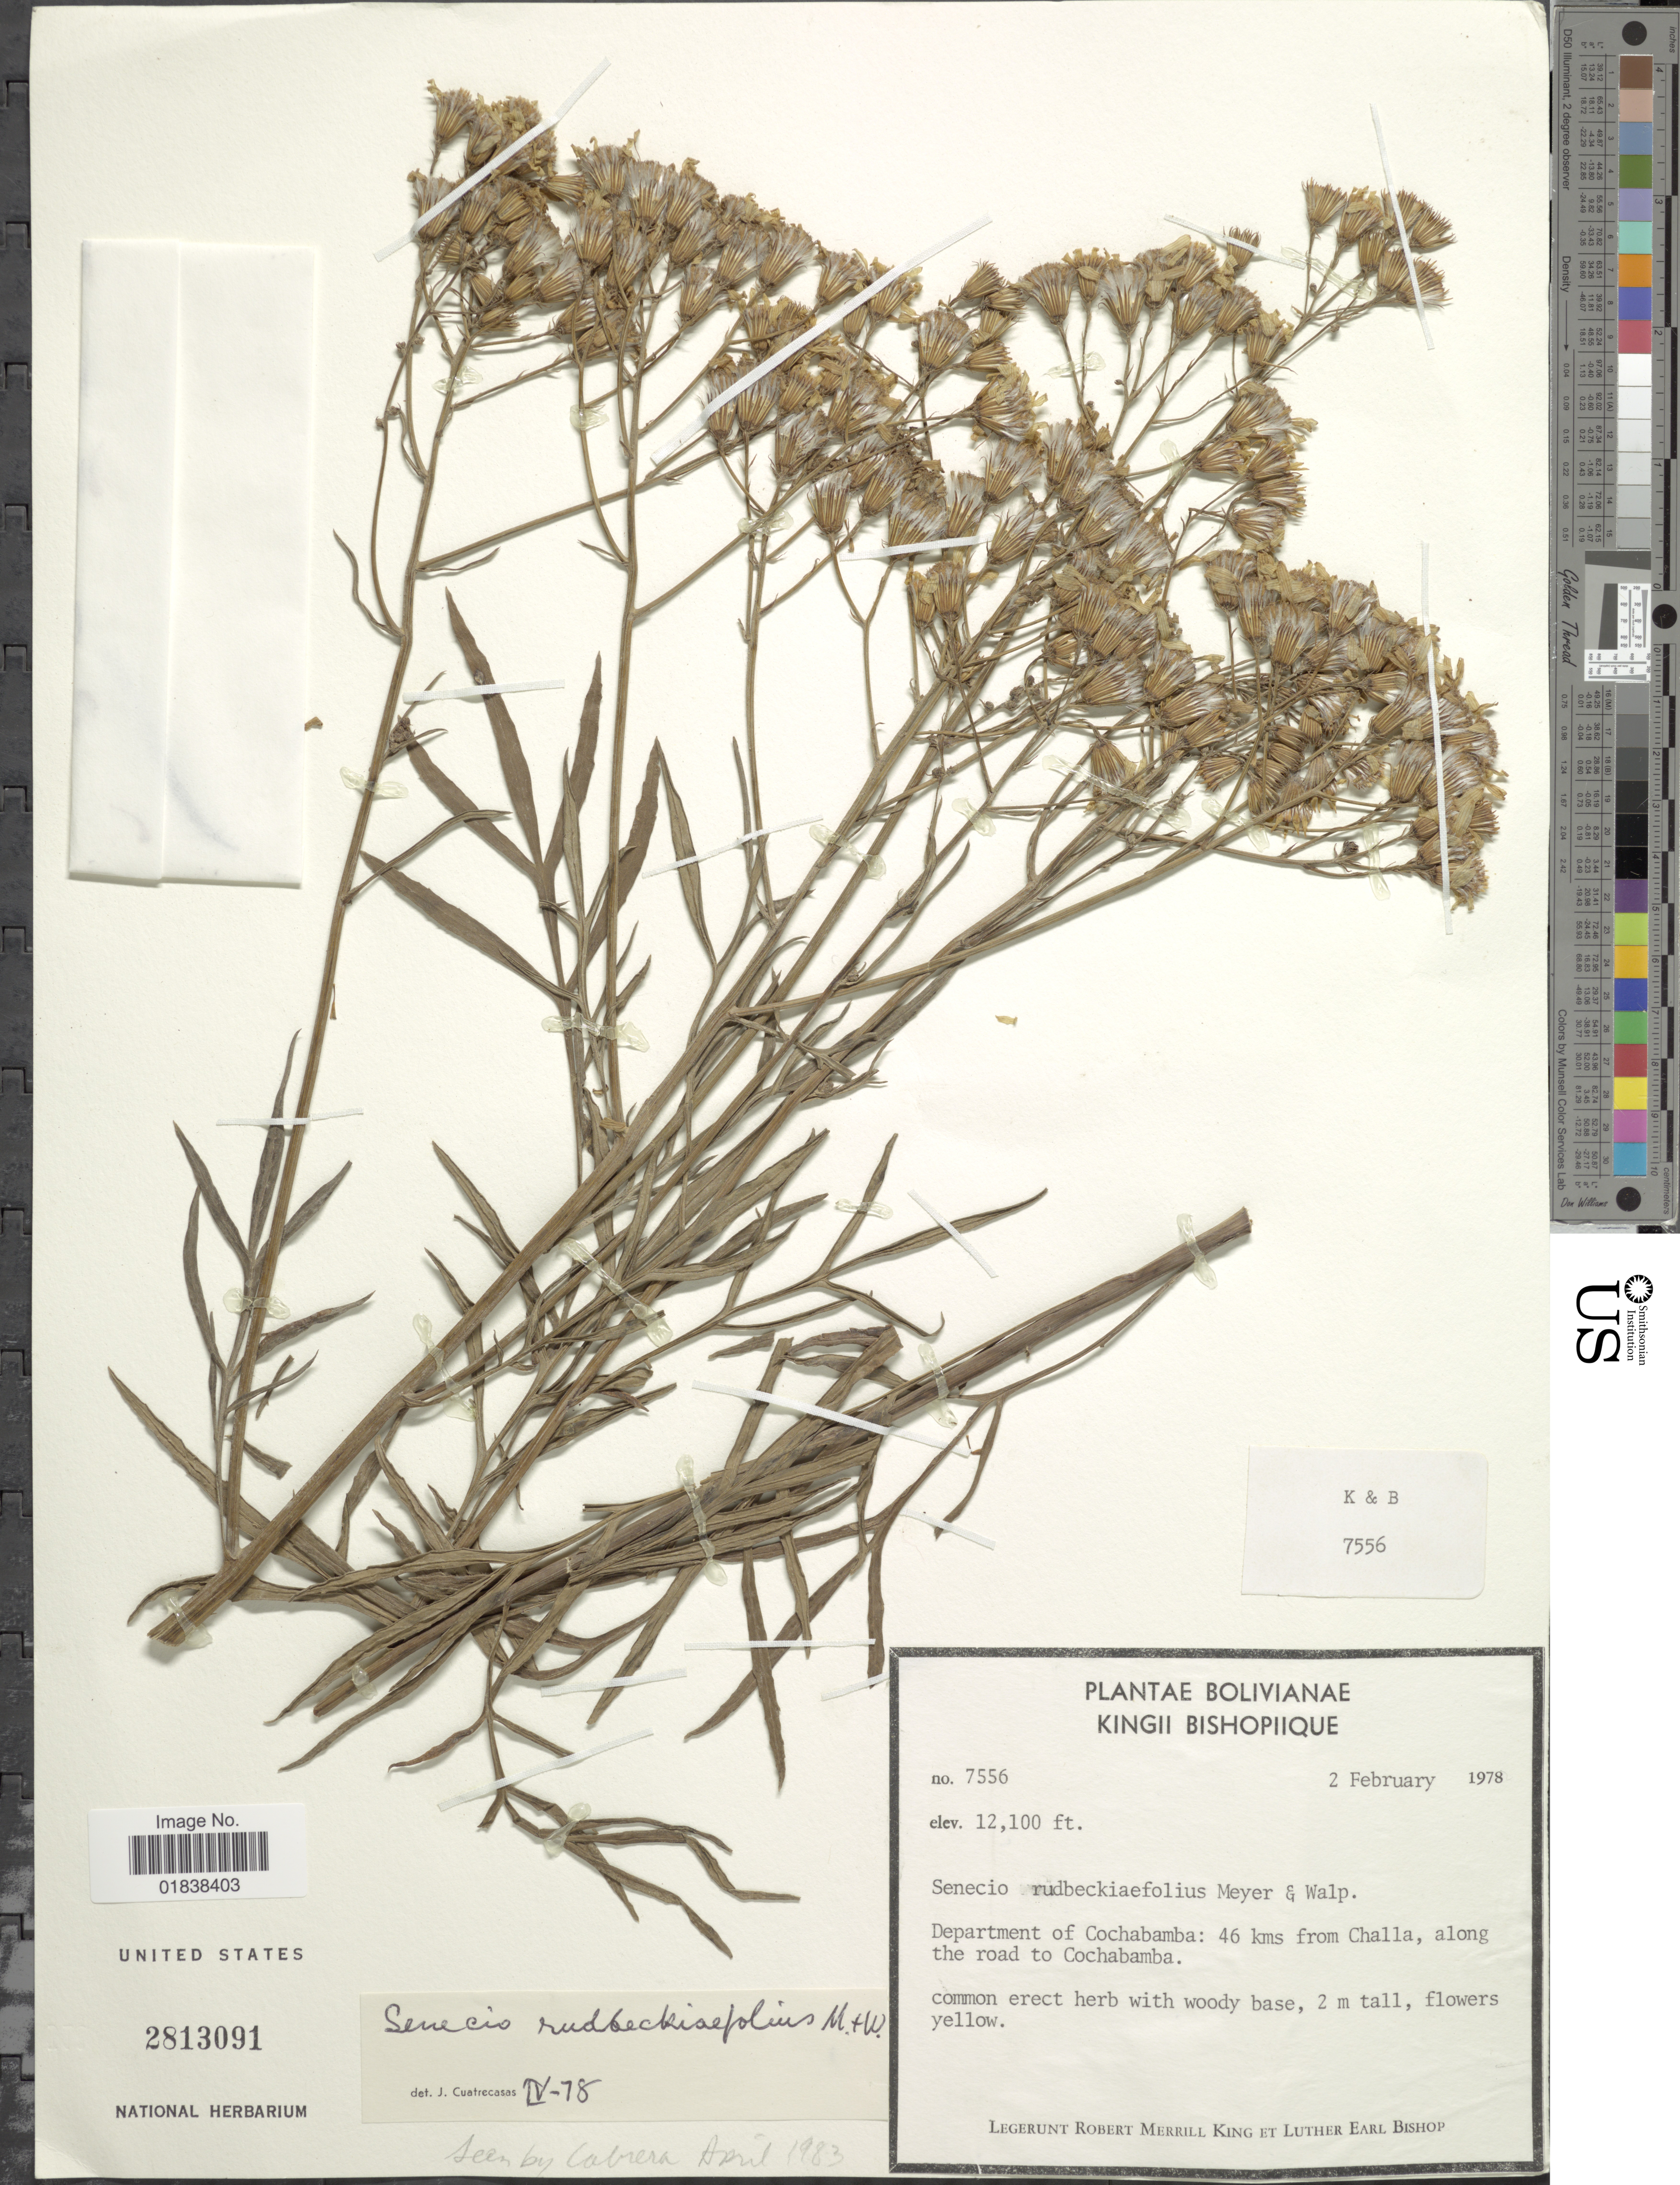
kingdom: Plantae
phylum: Tracheophyta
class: Magnoliopsida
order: Asterales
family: Asteraceae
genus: Senecio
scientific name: Senecio rudbeckiifolius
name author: Meyen & Walp.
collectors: R. M. King & L. E. Bishop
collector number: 7556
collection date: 1978-02-02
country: Bolivia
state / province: Cochabamba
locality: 46 kms from Challa, along the road to Cochabamba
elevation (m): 3688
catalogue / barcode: US 2813091